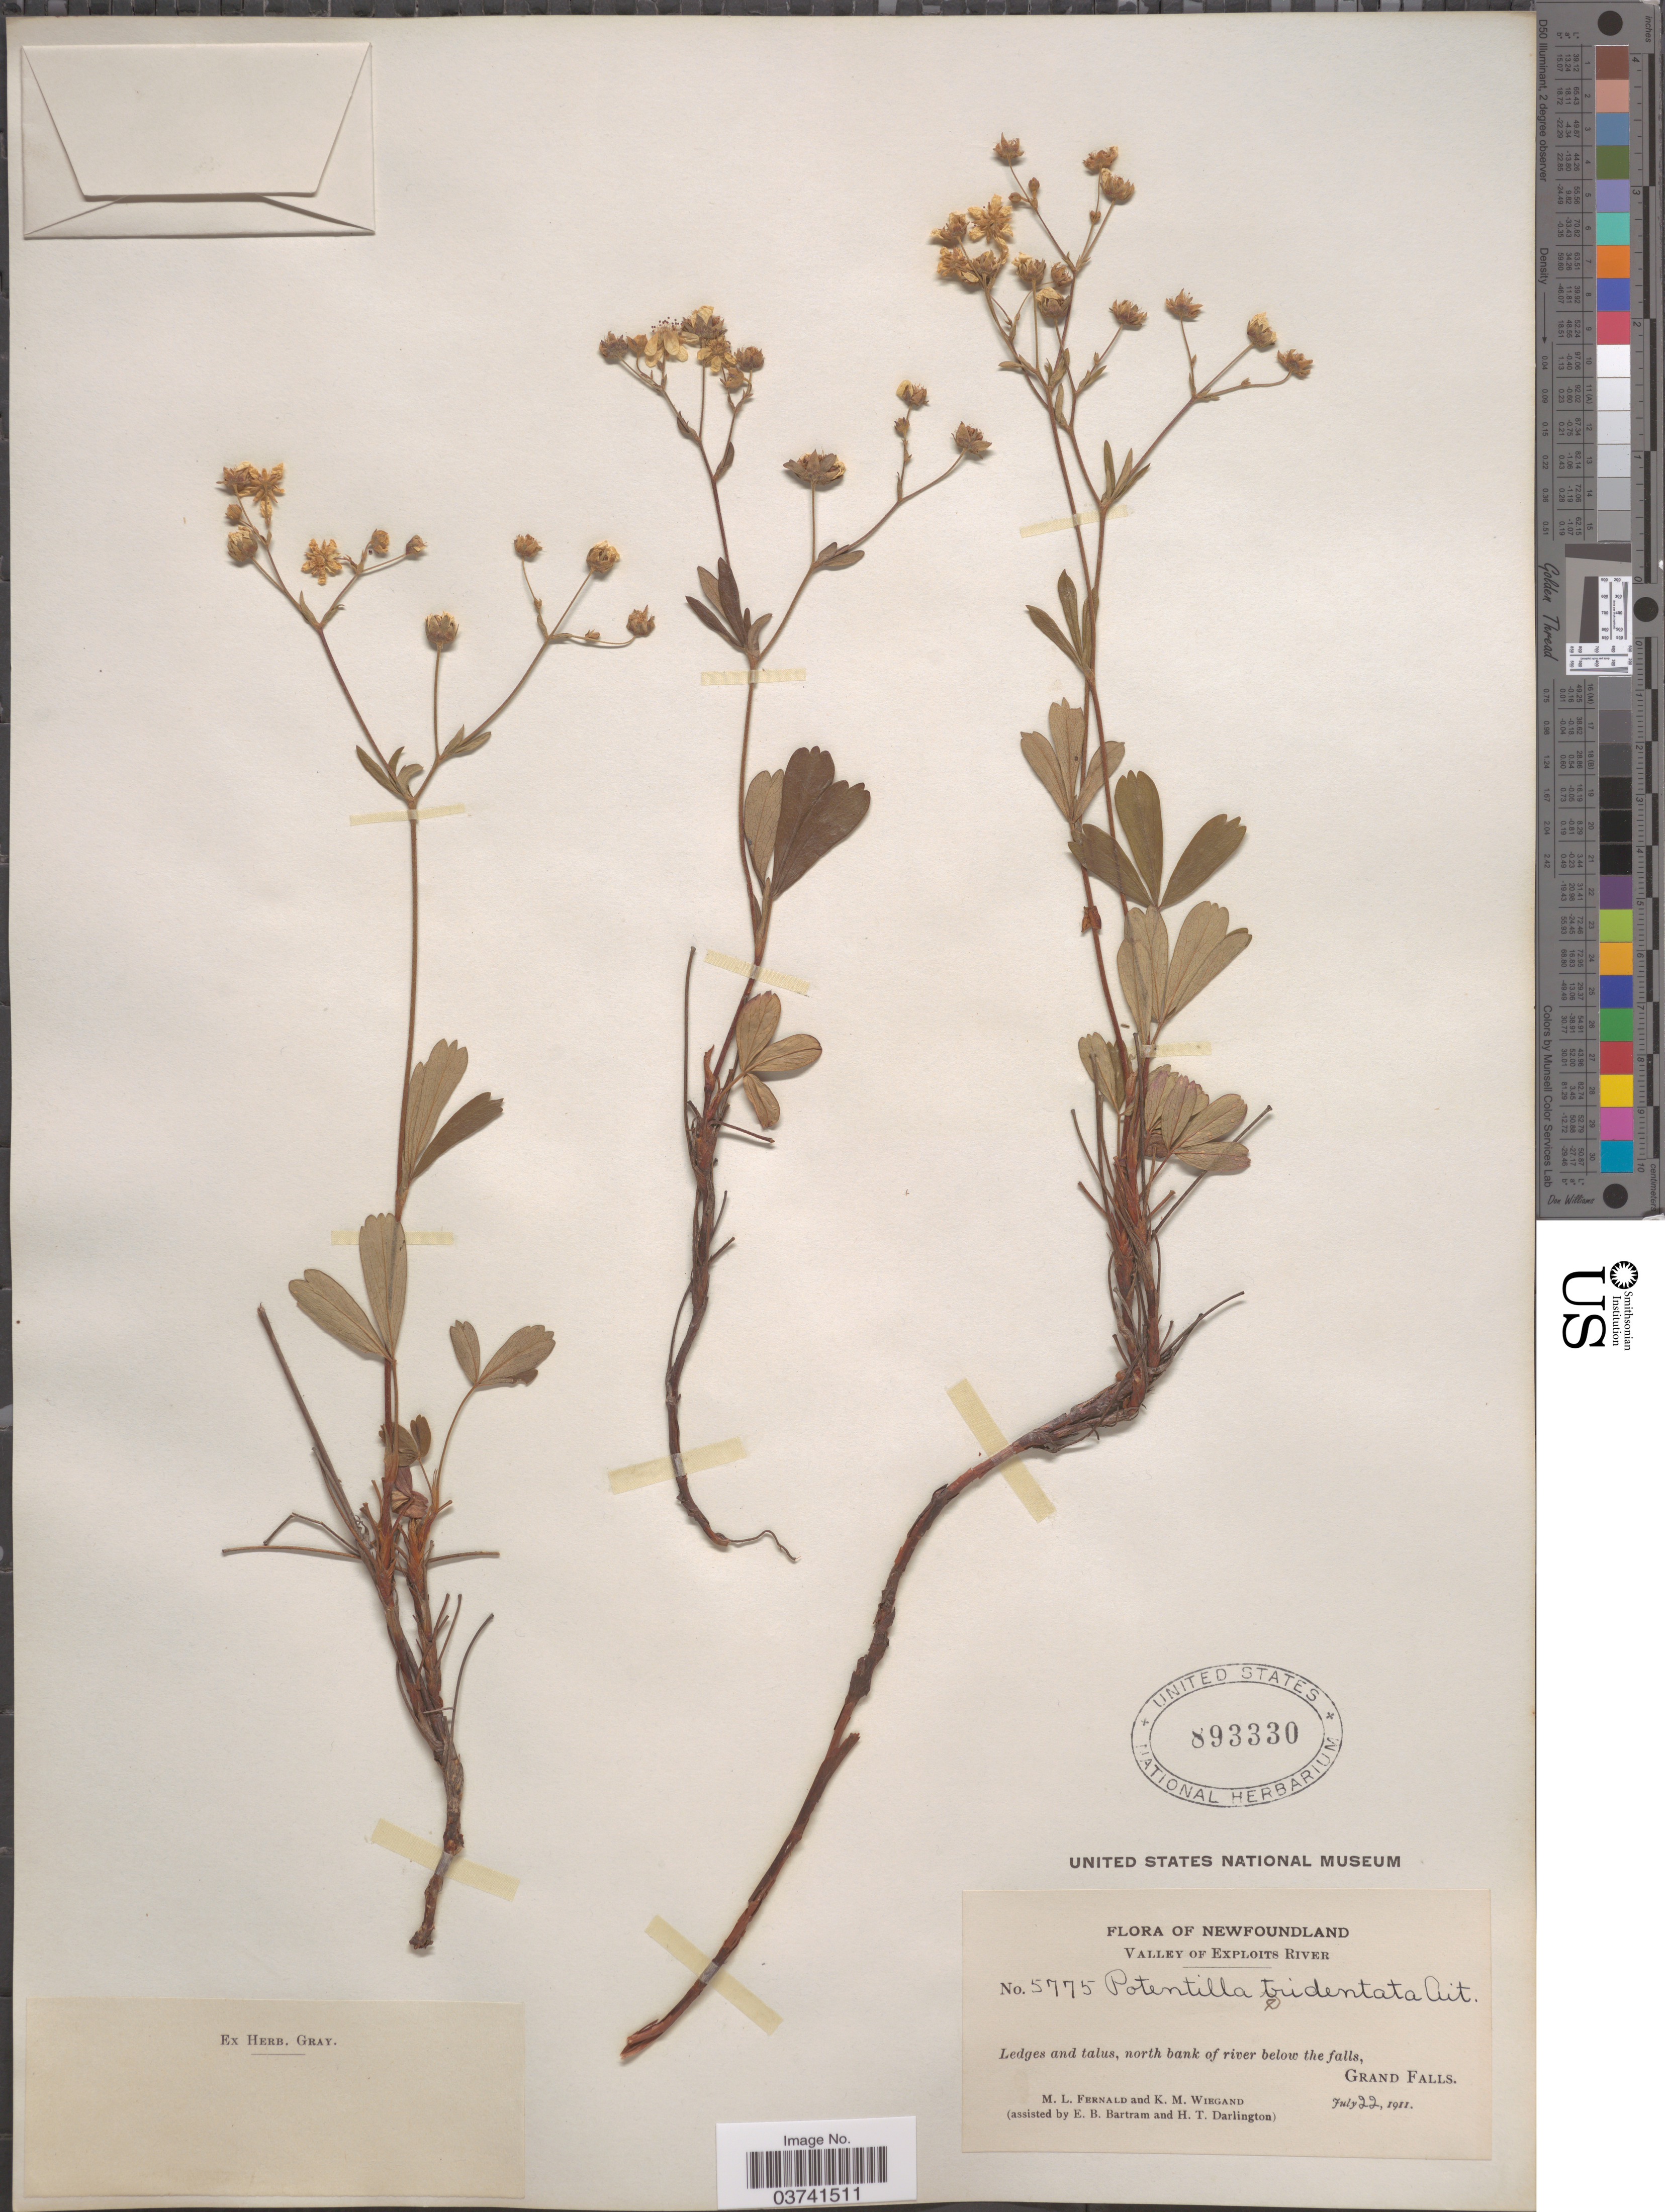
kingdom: Plantae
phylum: Tracheophyta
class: Magnoliopsida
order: Rosales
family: Rosaceae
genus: Potentilla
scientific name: Potentilla tridentata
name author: Aiton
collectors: M. L. Fernald, K. M. Wiegand, E. B. Bartram & H. Darlington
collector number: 5775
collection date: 1911-07-22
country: Canada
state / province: Newfoundland and Labrador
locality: Valley of Exploits River. North bank of river below the falls, Grand Falls.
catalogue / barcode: US 893330